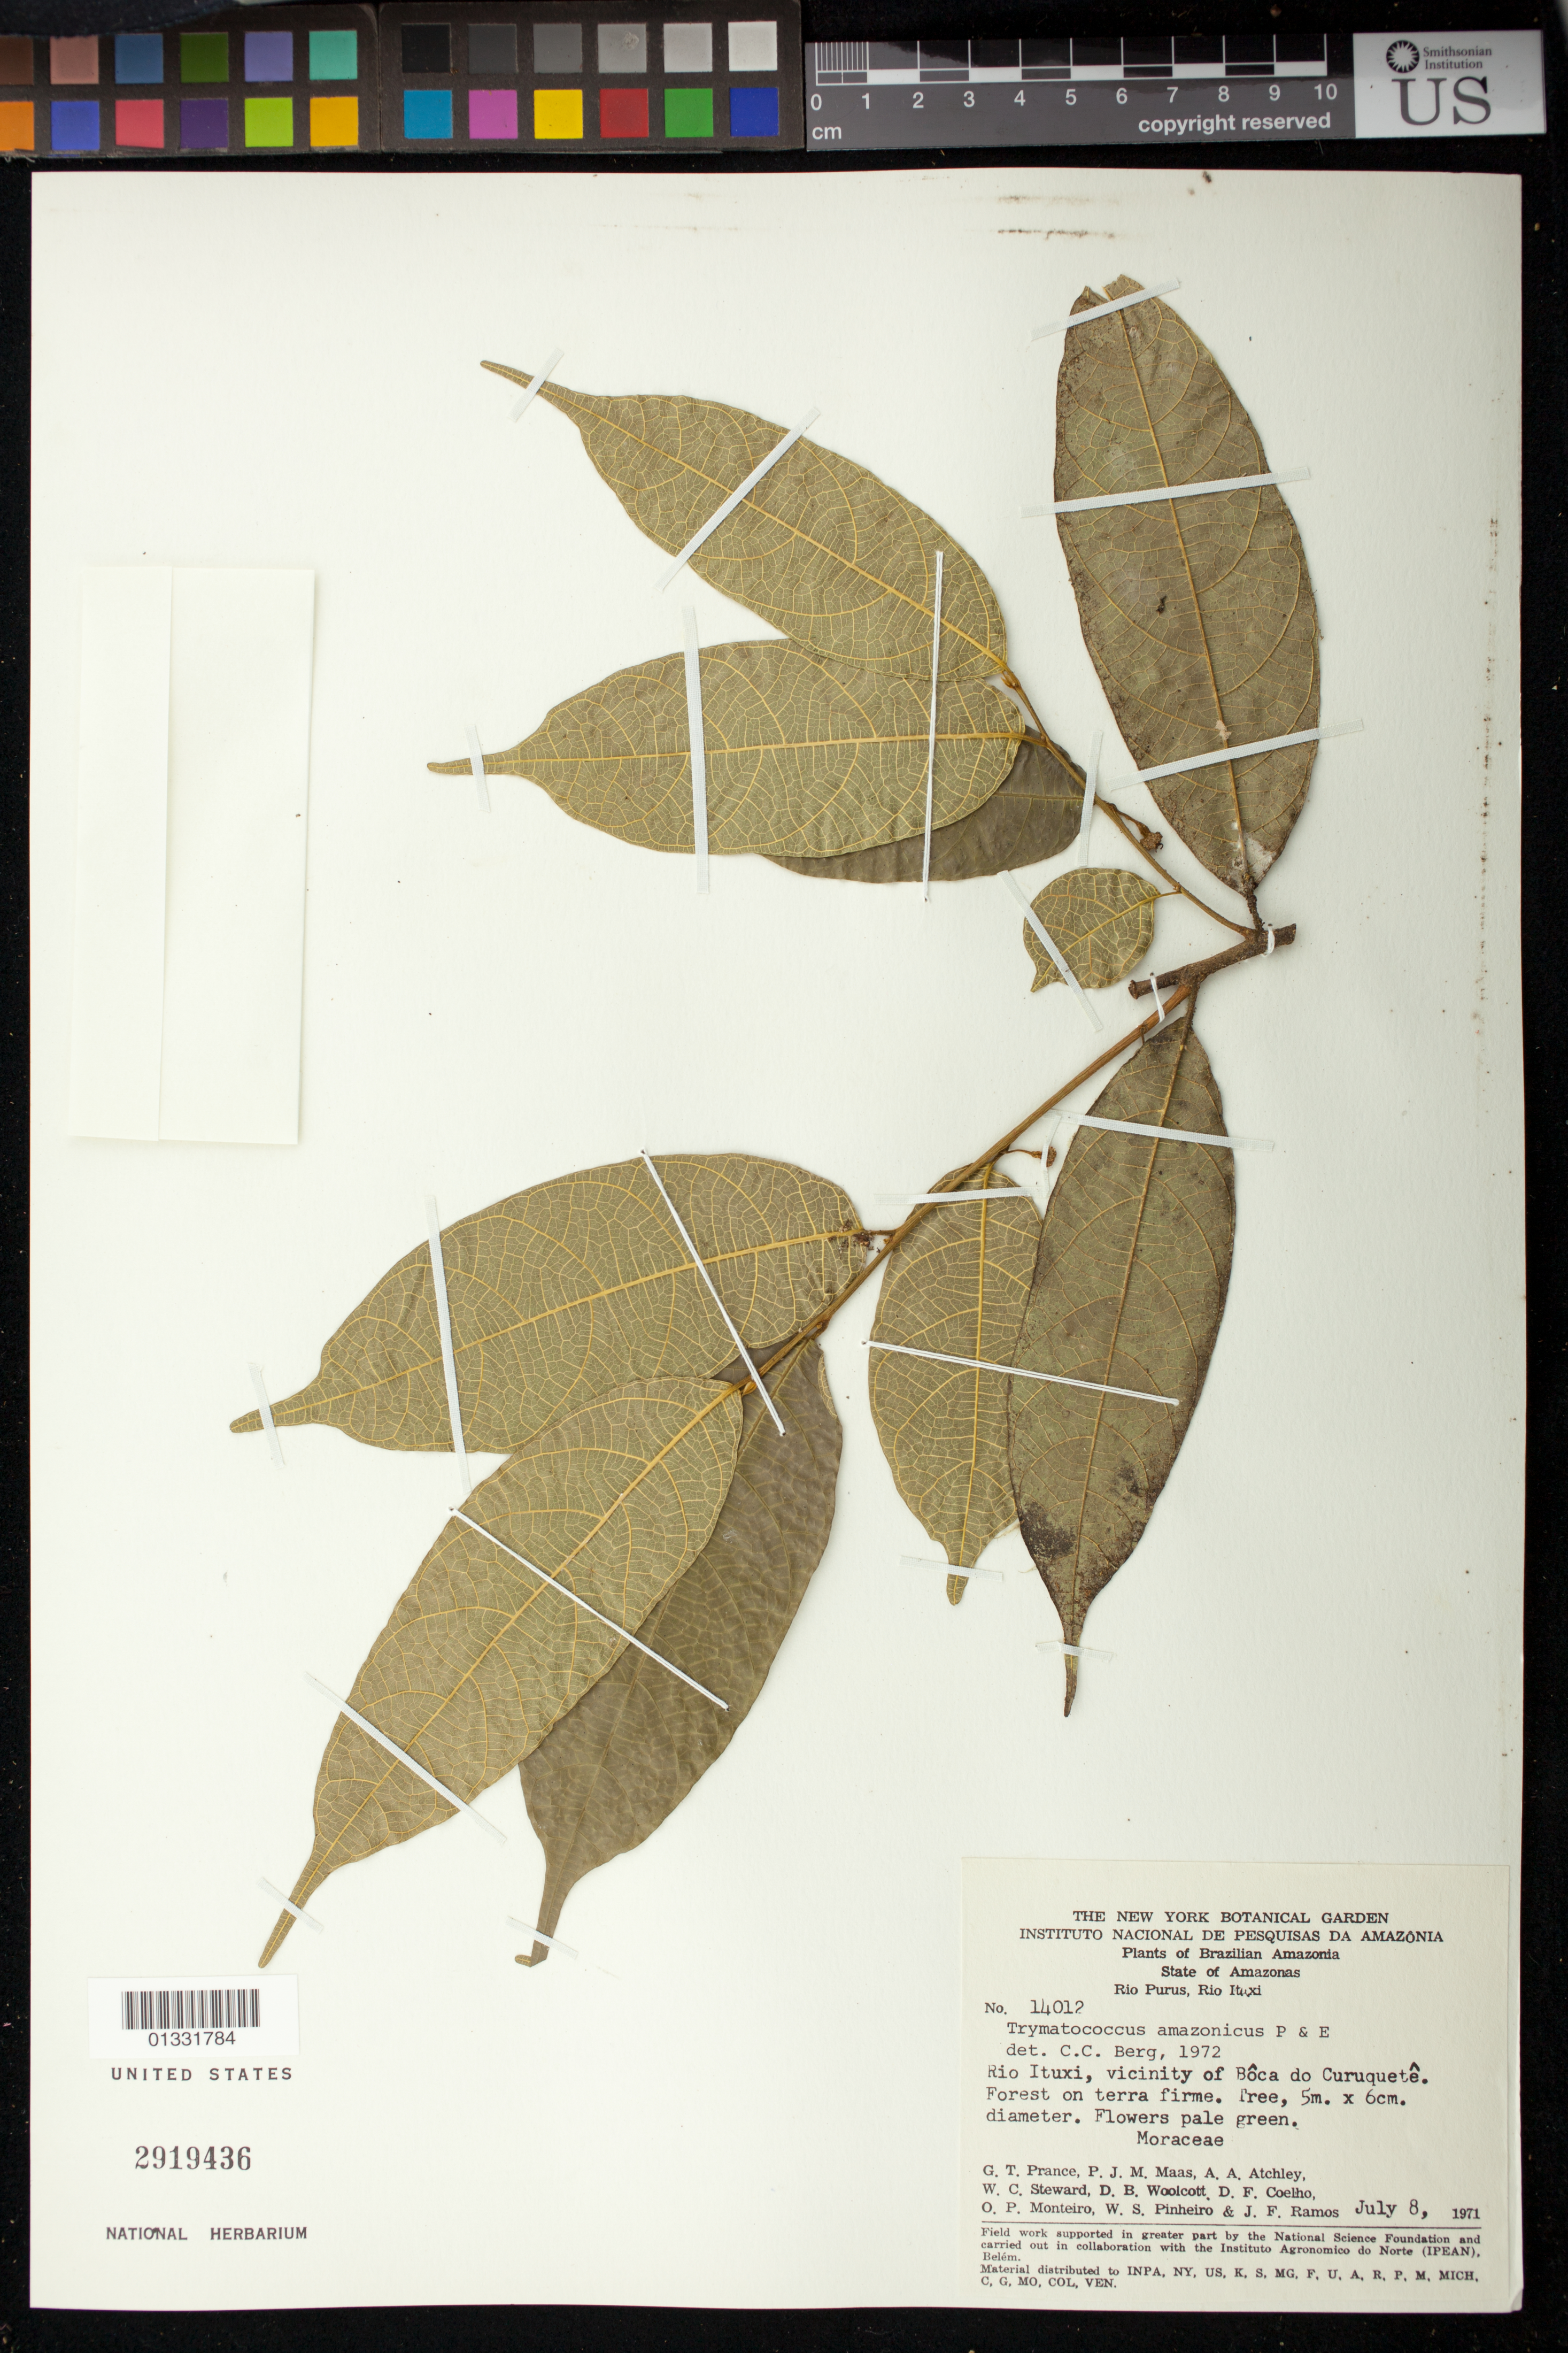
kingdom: Plantae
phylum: Tracheophyta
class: Magnoliopsida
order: Rosales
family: Moraceae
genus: Brosimum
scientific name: Brosimum amazonicum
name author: (Poepp. & Endl.) E. M. Gardner & Zerega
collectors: G. T. Prance et al.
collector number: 14012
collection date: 1971-07-08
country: Brazil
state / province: Amazonas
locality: Rio Ituxi, vicinity of Bôca do Curuquetê.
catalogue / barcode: US 2919436